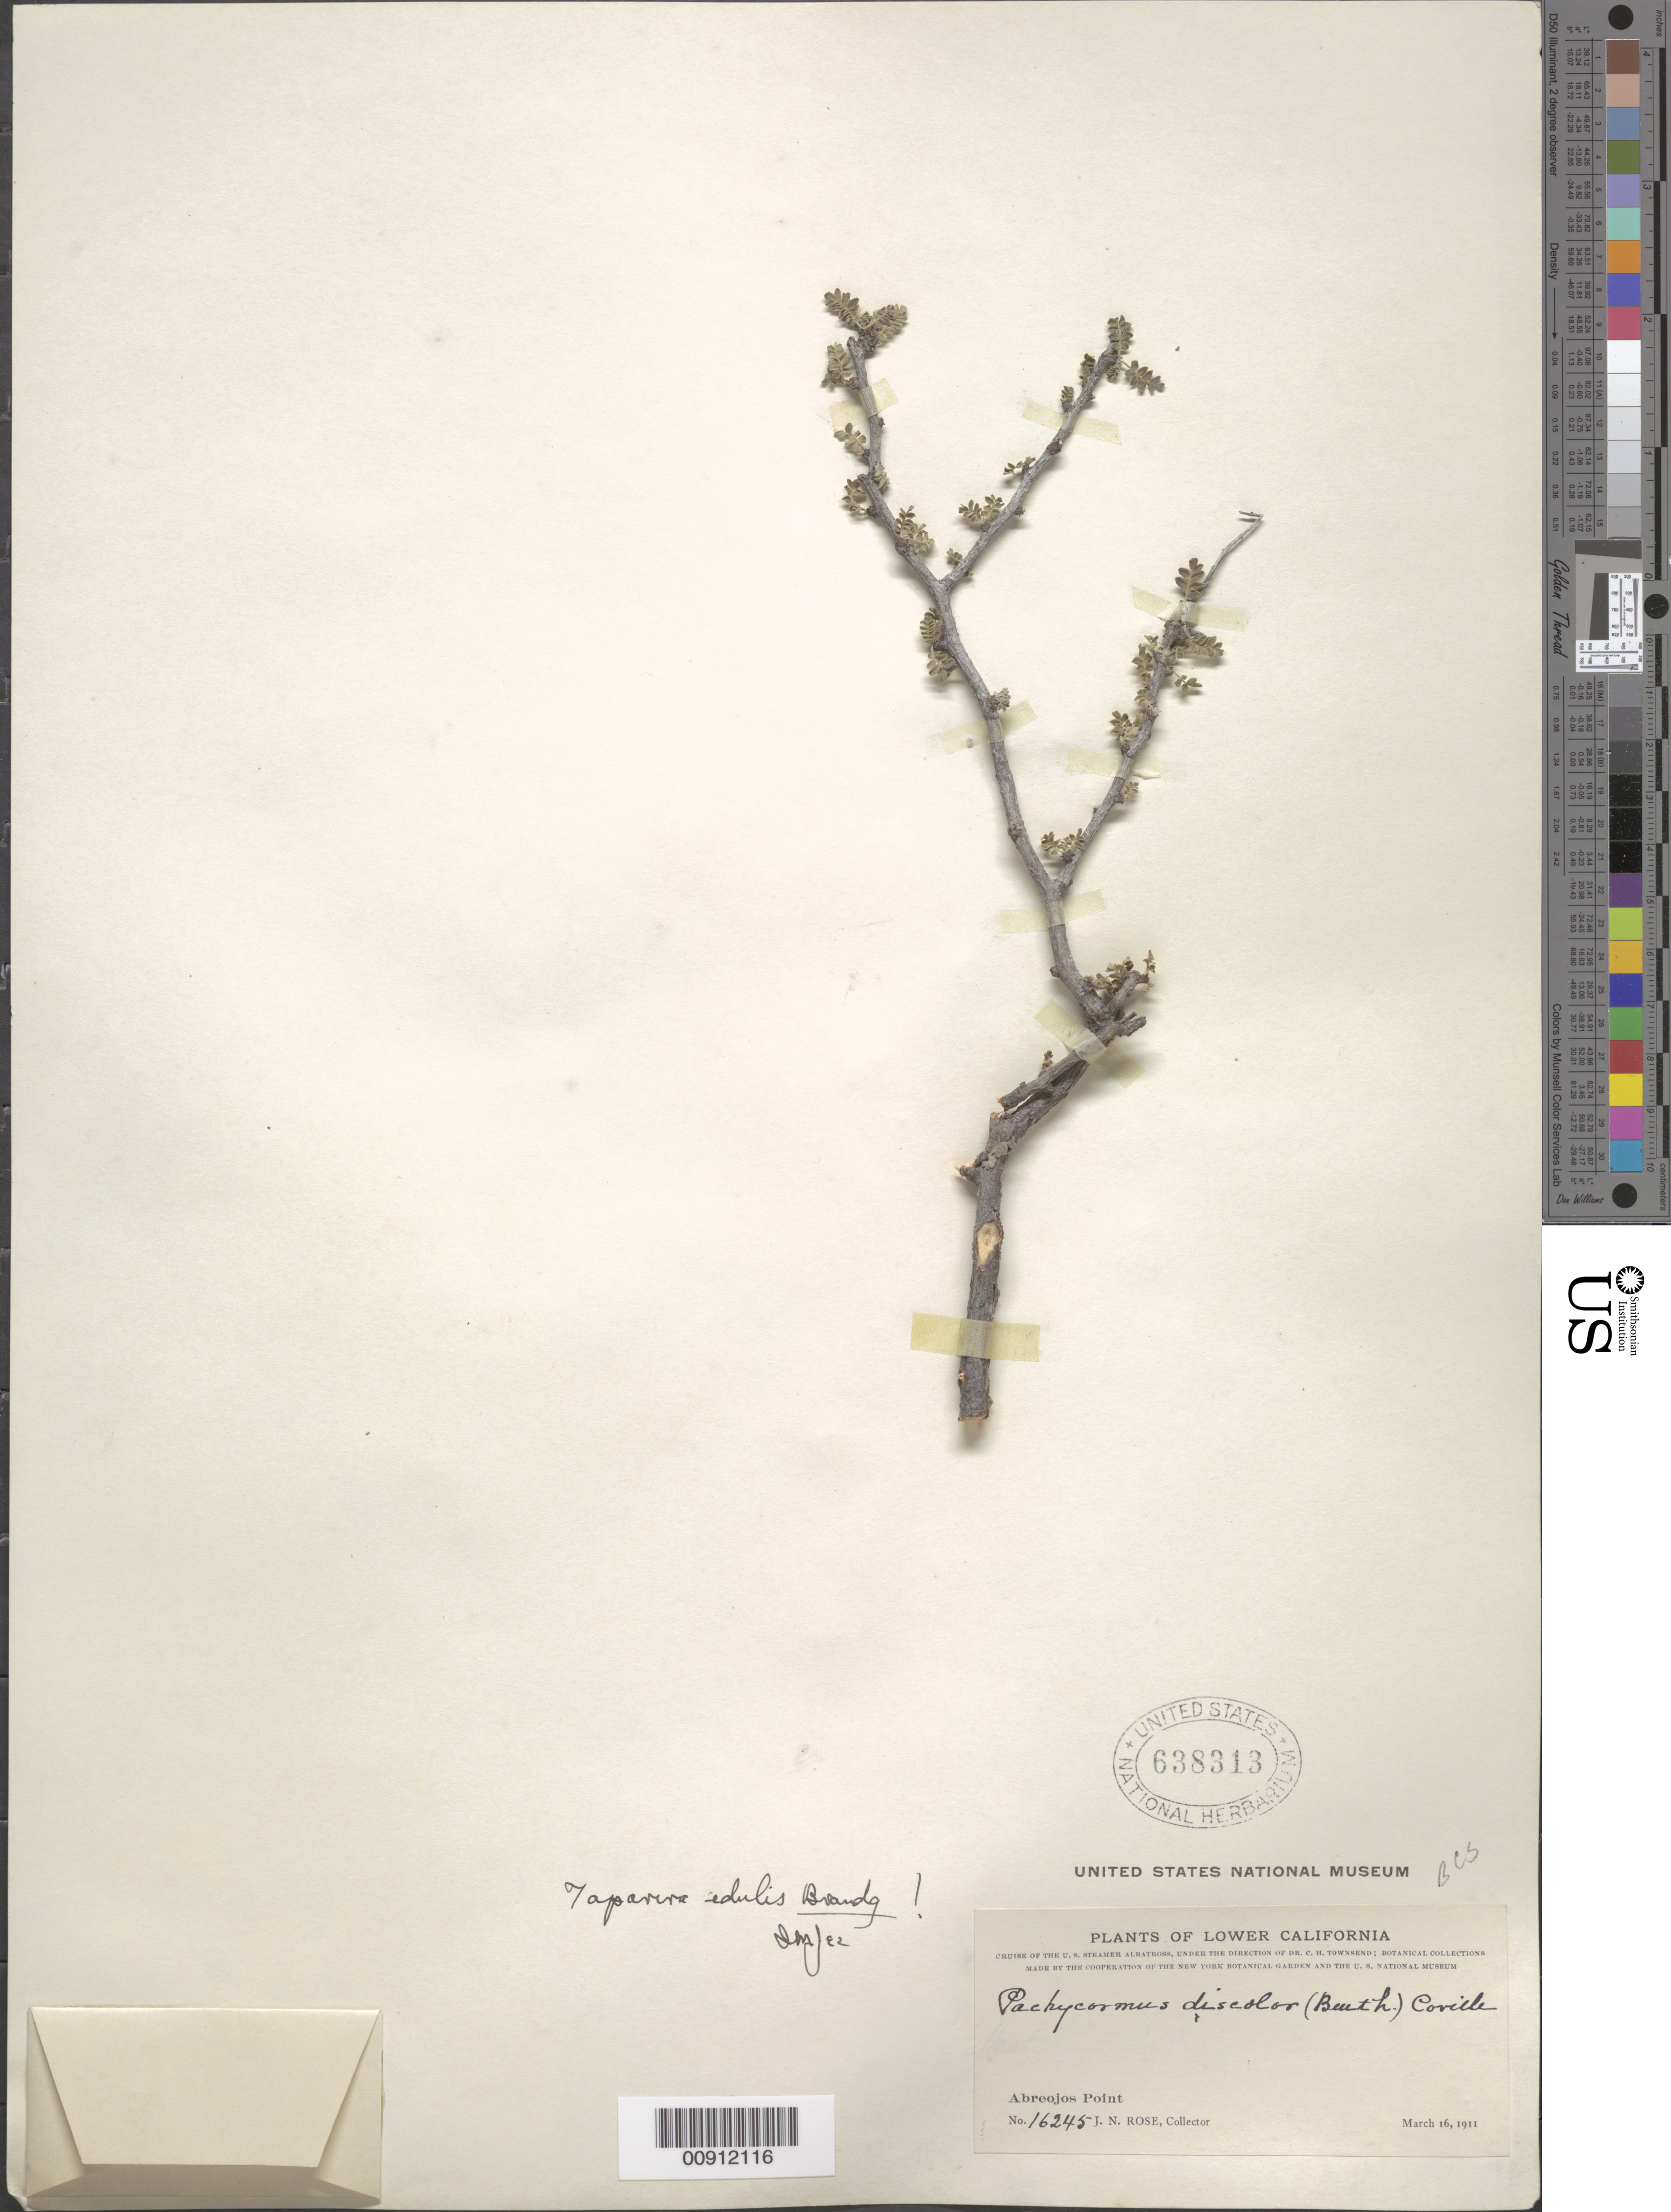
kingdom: Plantae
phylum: Tracheophyta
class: Magnoliopsida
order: Sapindales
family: Anacardiaceae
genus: Cyrtocarpa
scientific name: Cyrtocarpa edulis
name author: (Brandegee) Standl.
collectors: J. N. Rose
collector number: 16245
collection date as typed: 16 Mar 1911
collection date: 1911-03-16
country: Mexico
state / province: Baja California Sur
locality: Abreojos Point.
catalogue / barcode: US 638313